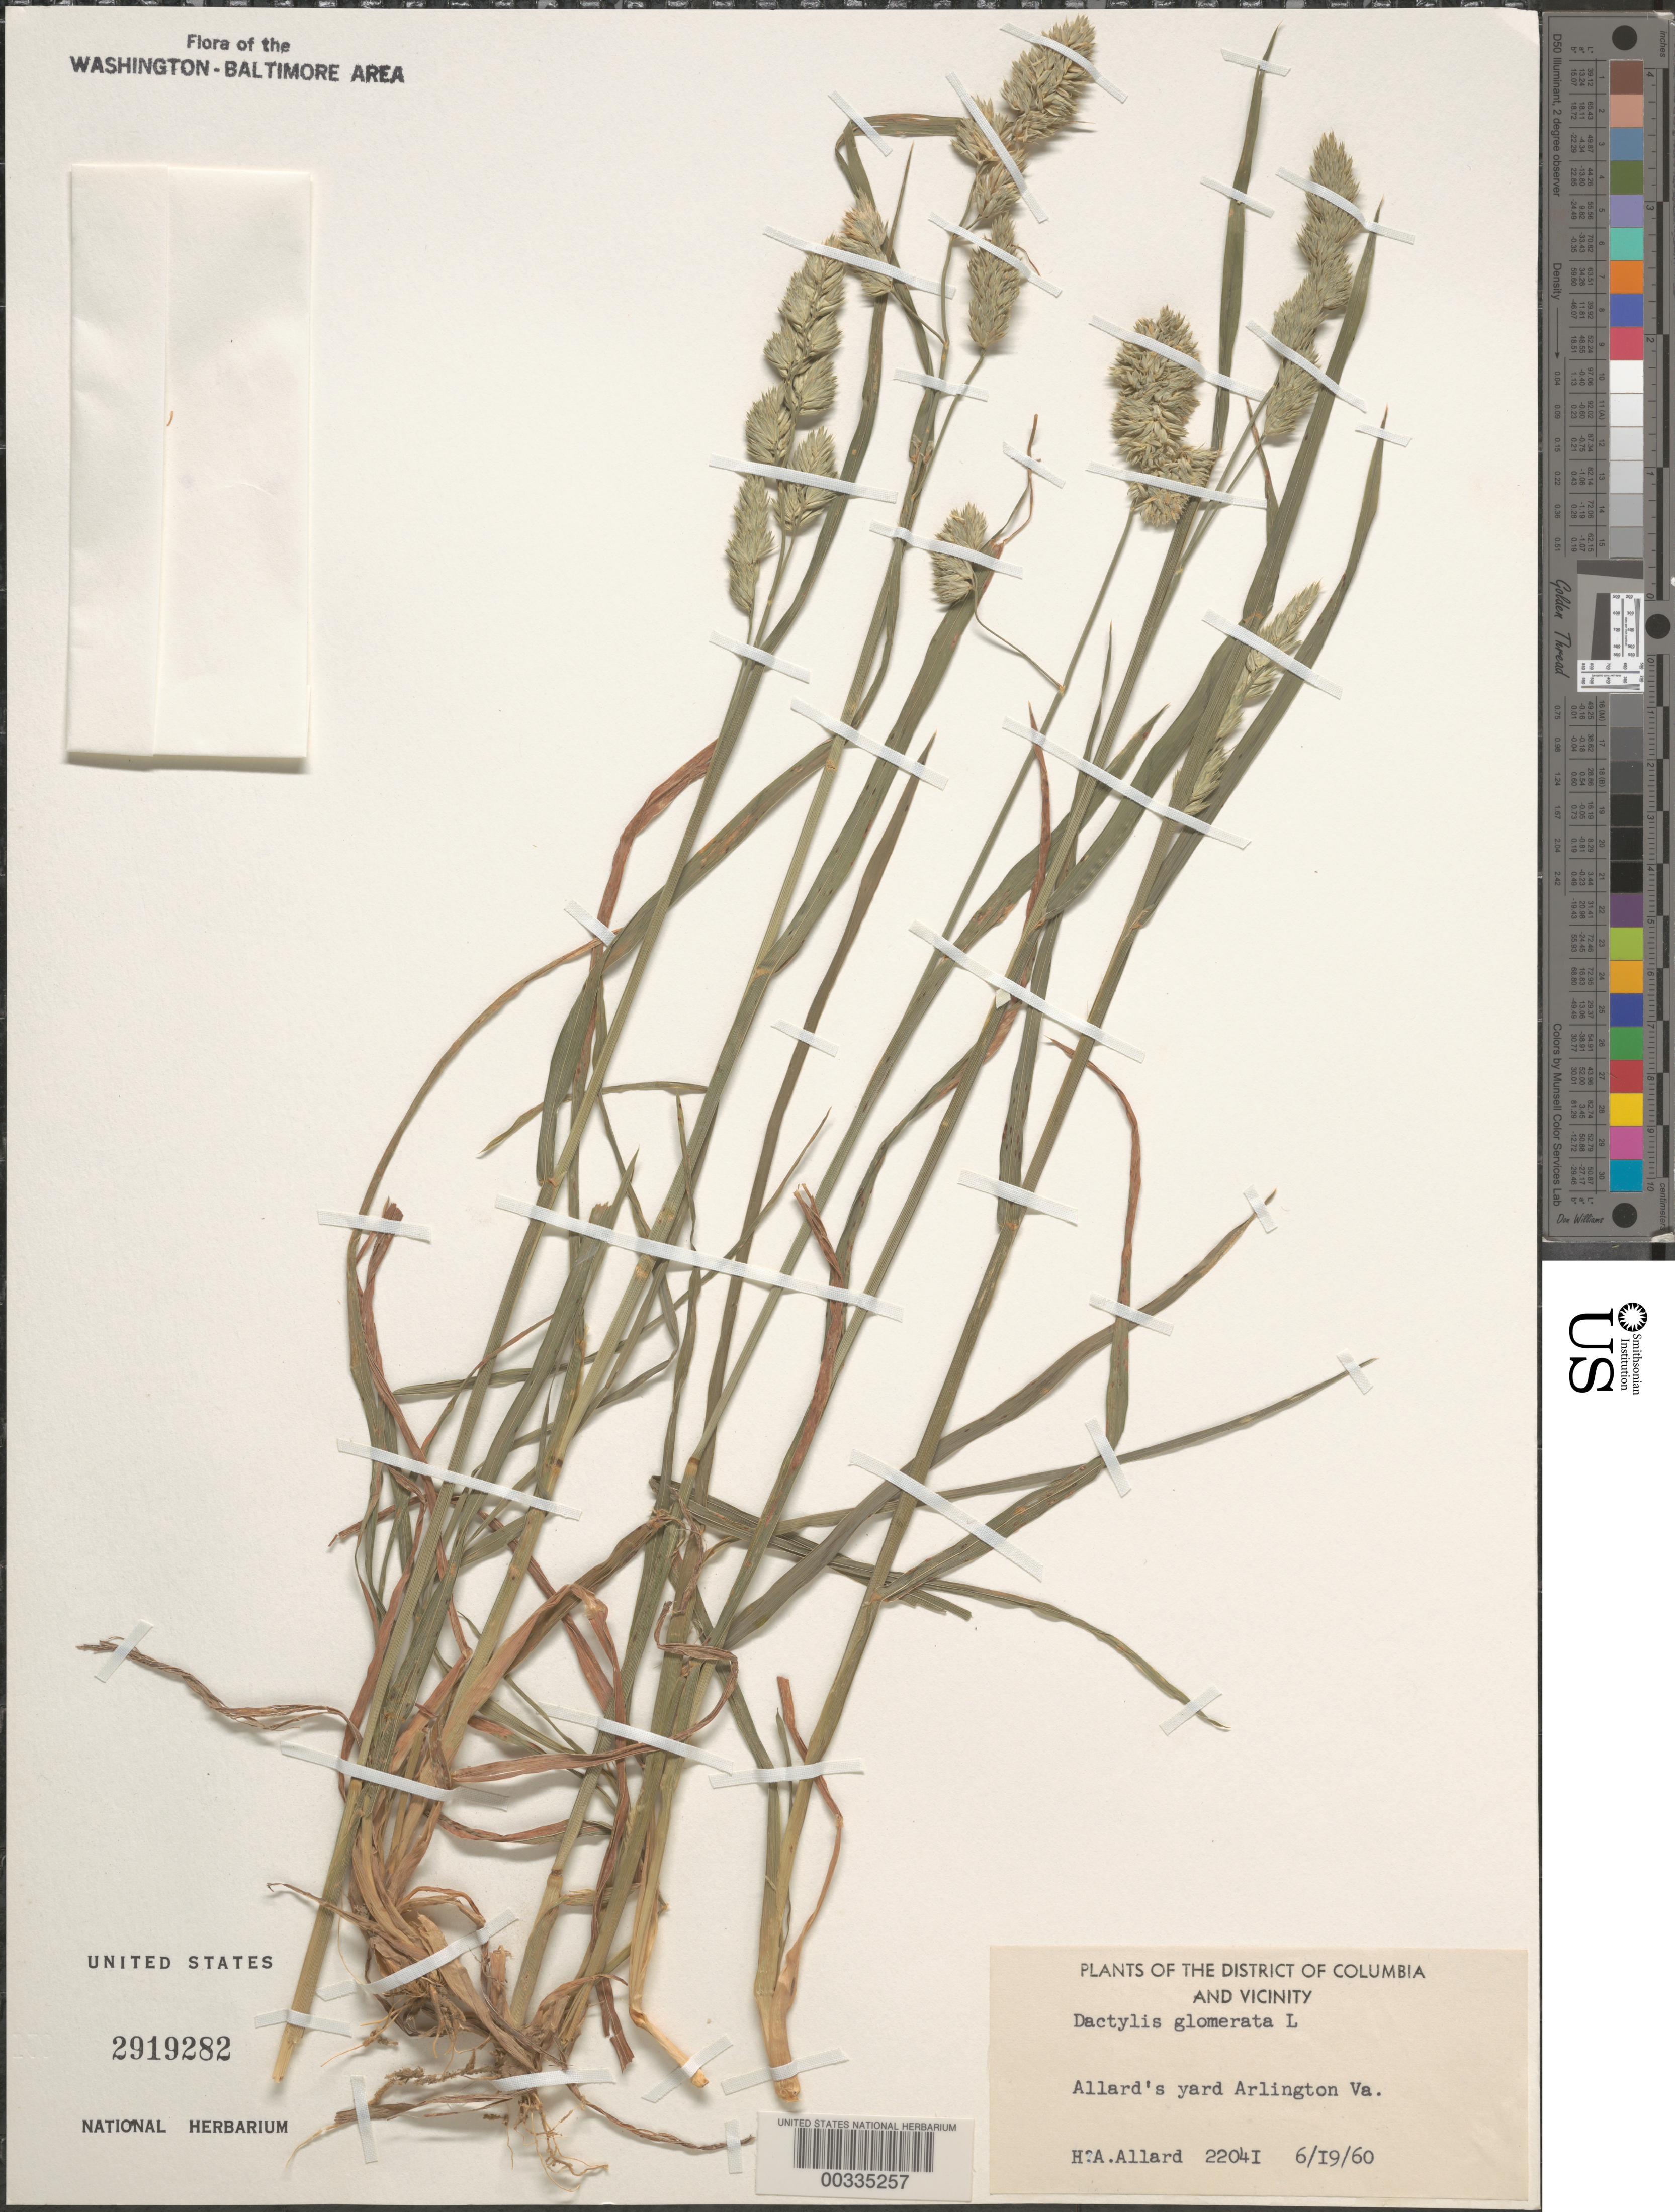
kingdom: Plantae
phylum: Tracheophyta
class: Liliopsida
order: Poales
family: Poaceae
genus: Dactylis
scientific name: Dactylis glomerata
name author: L.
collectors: H. A. Allard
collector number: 22041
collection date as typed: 19 Jun 1960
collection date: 1960-06-19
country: United States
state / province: Virginia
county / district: Arlington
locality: Allards Yard, Arlington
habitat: Yard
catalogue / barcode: US 2919282